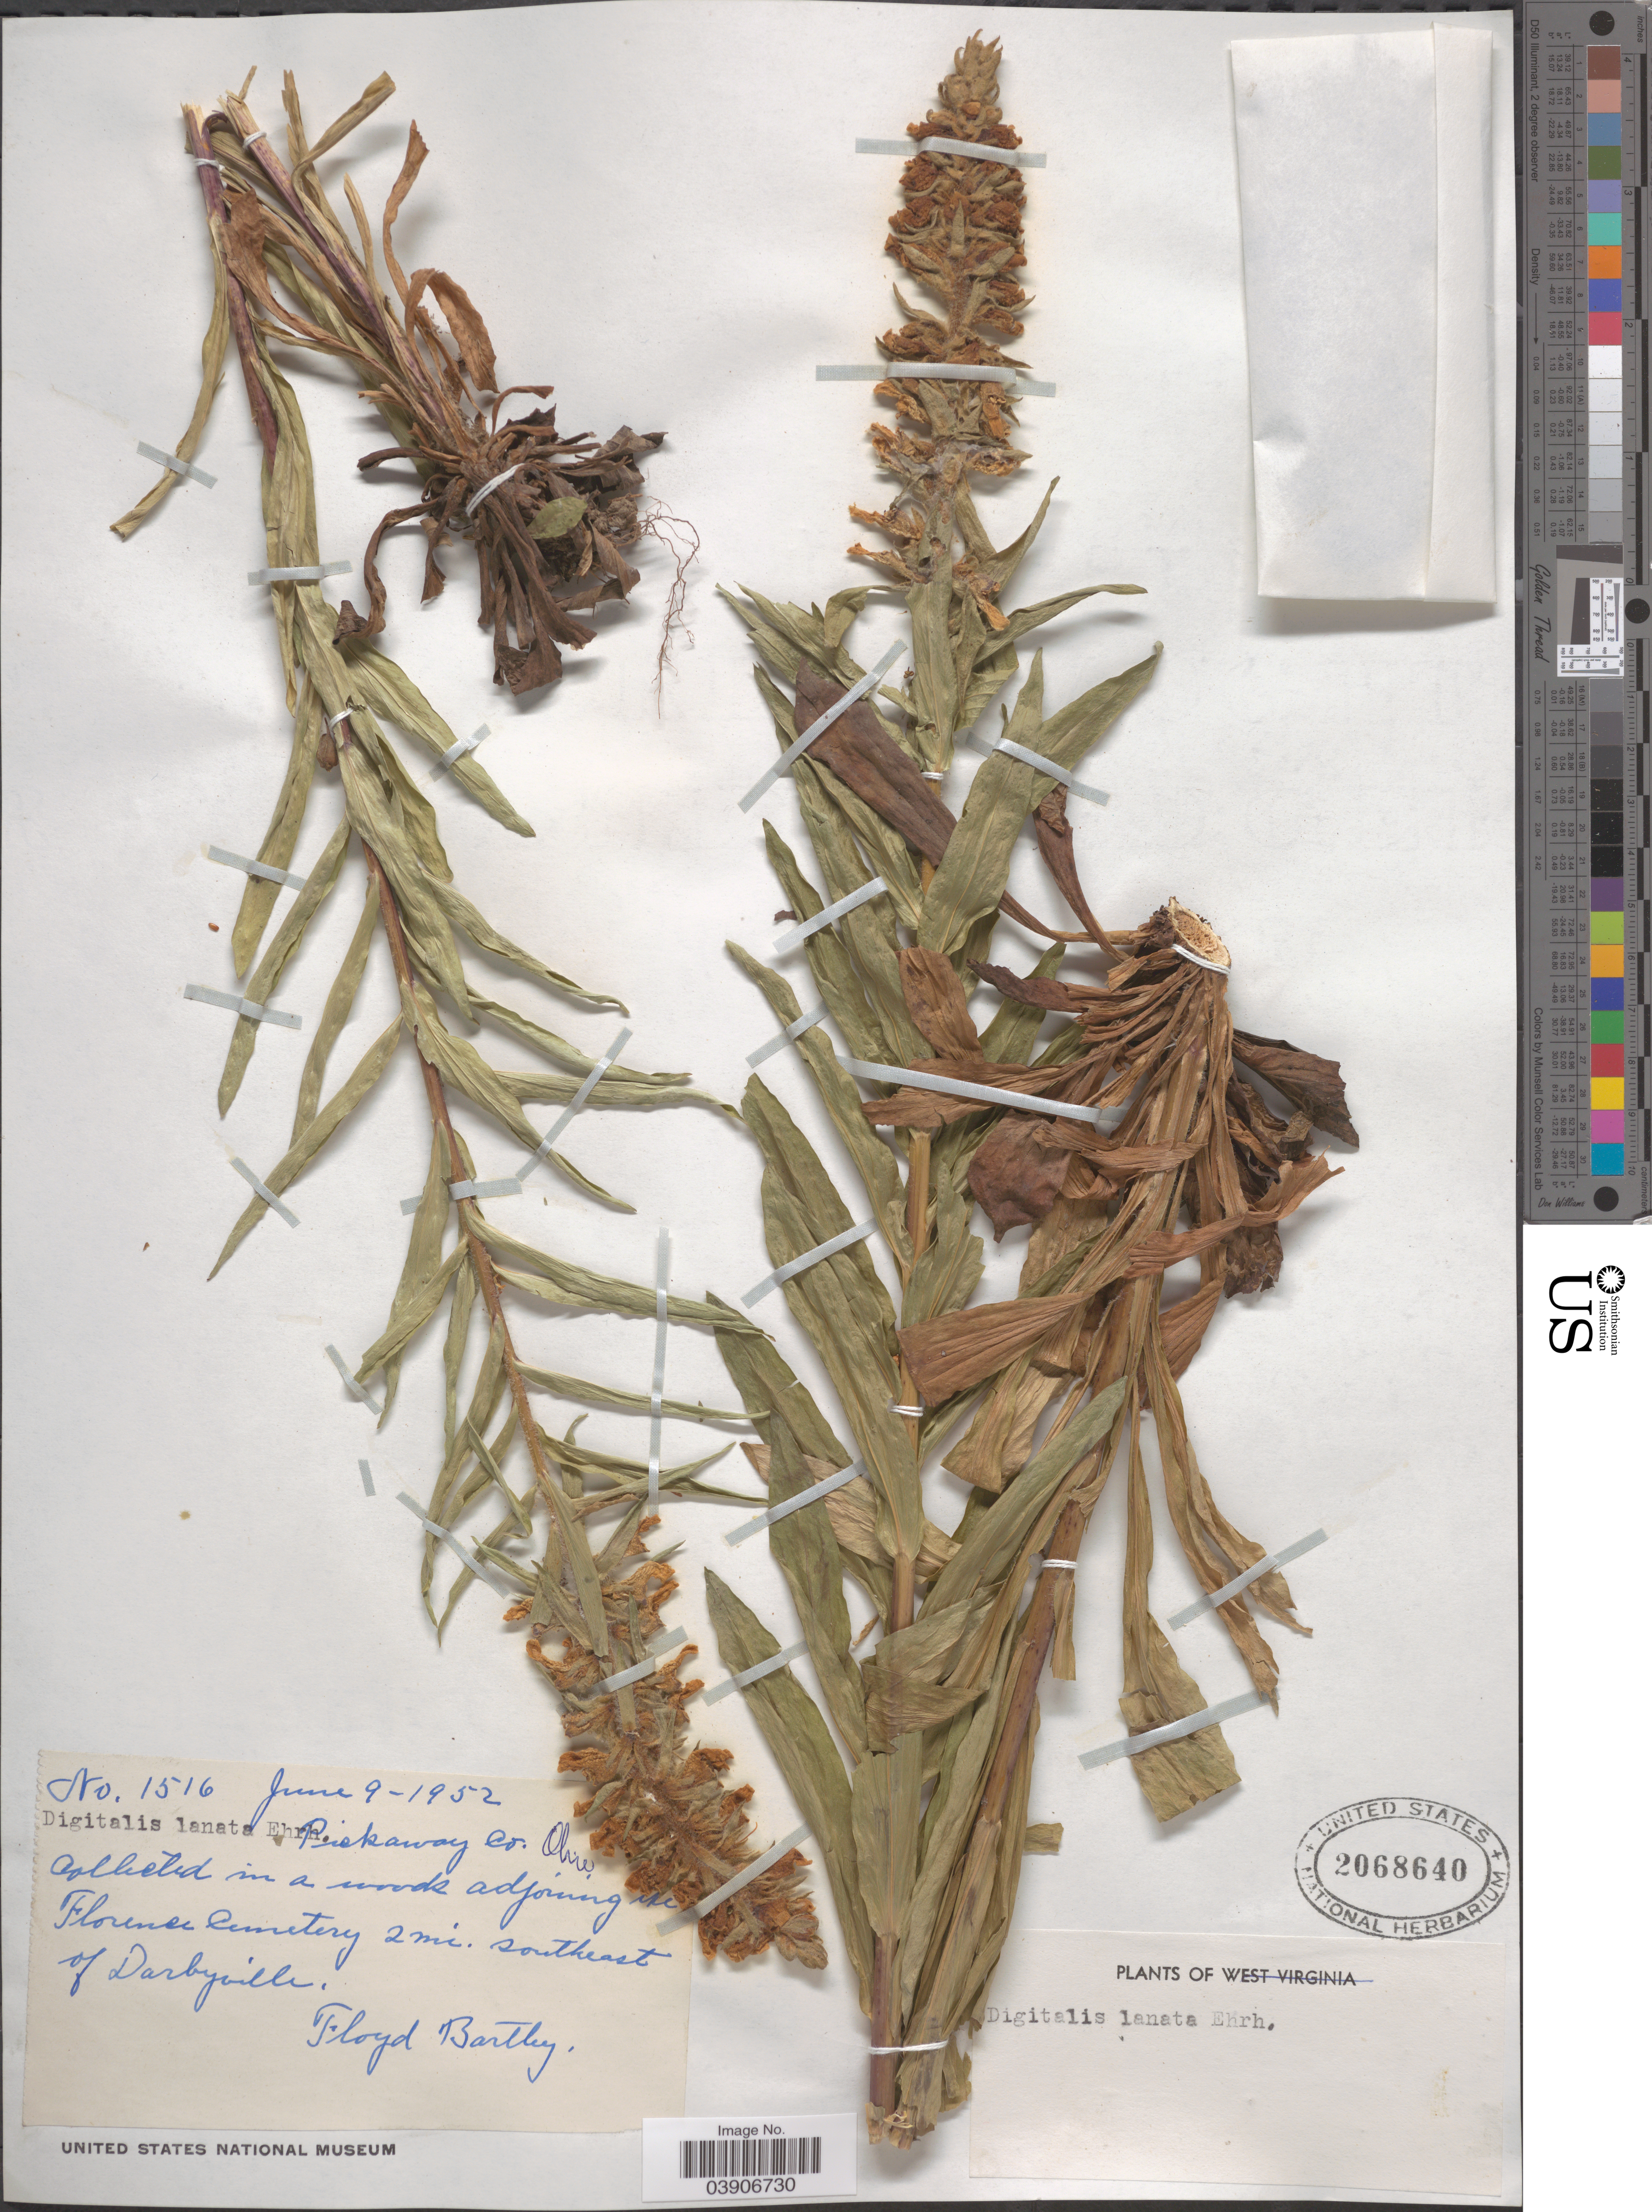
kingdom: Plantae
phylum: Tracheophyta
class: Magnoliopsida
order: Lamiales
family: Plantaginaceae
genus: Digitalis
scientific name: Digitalis lanata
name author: Ehrh.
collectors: F. Bartley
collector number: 1516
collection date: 1952-06-09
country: United States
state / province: Ohio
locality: In a woods adjoining the Florence Cemetery 2 mi. southeast of Darbyville.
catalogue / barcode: US 2068640